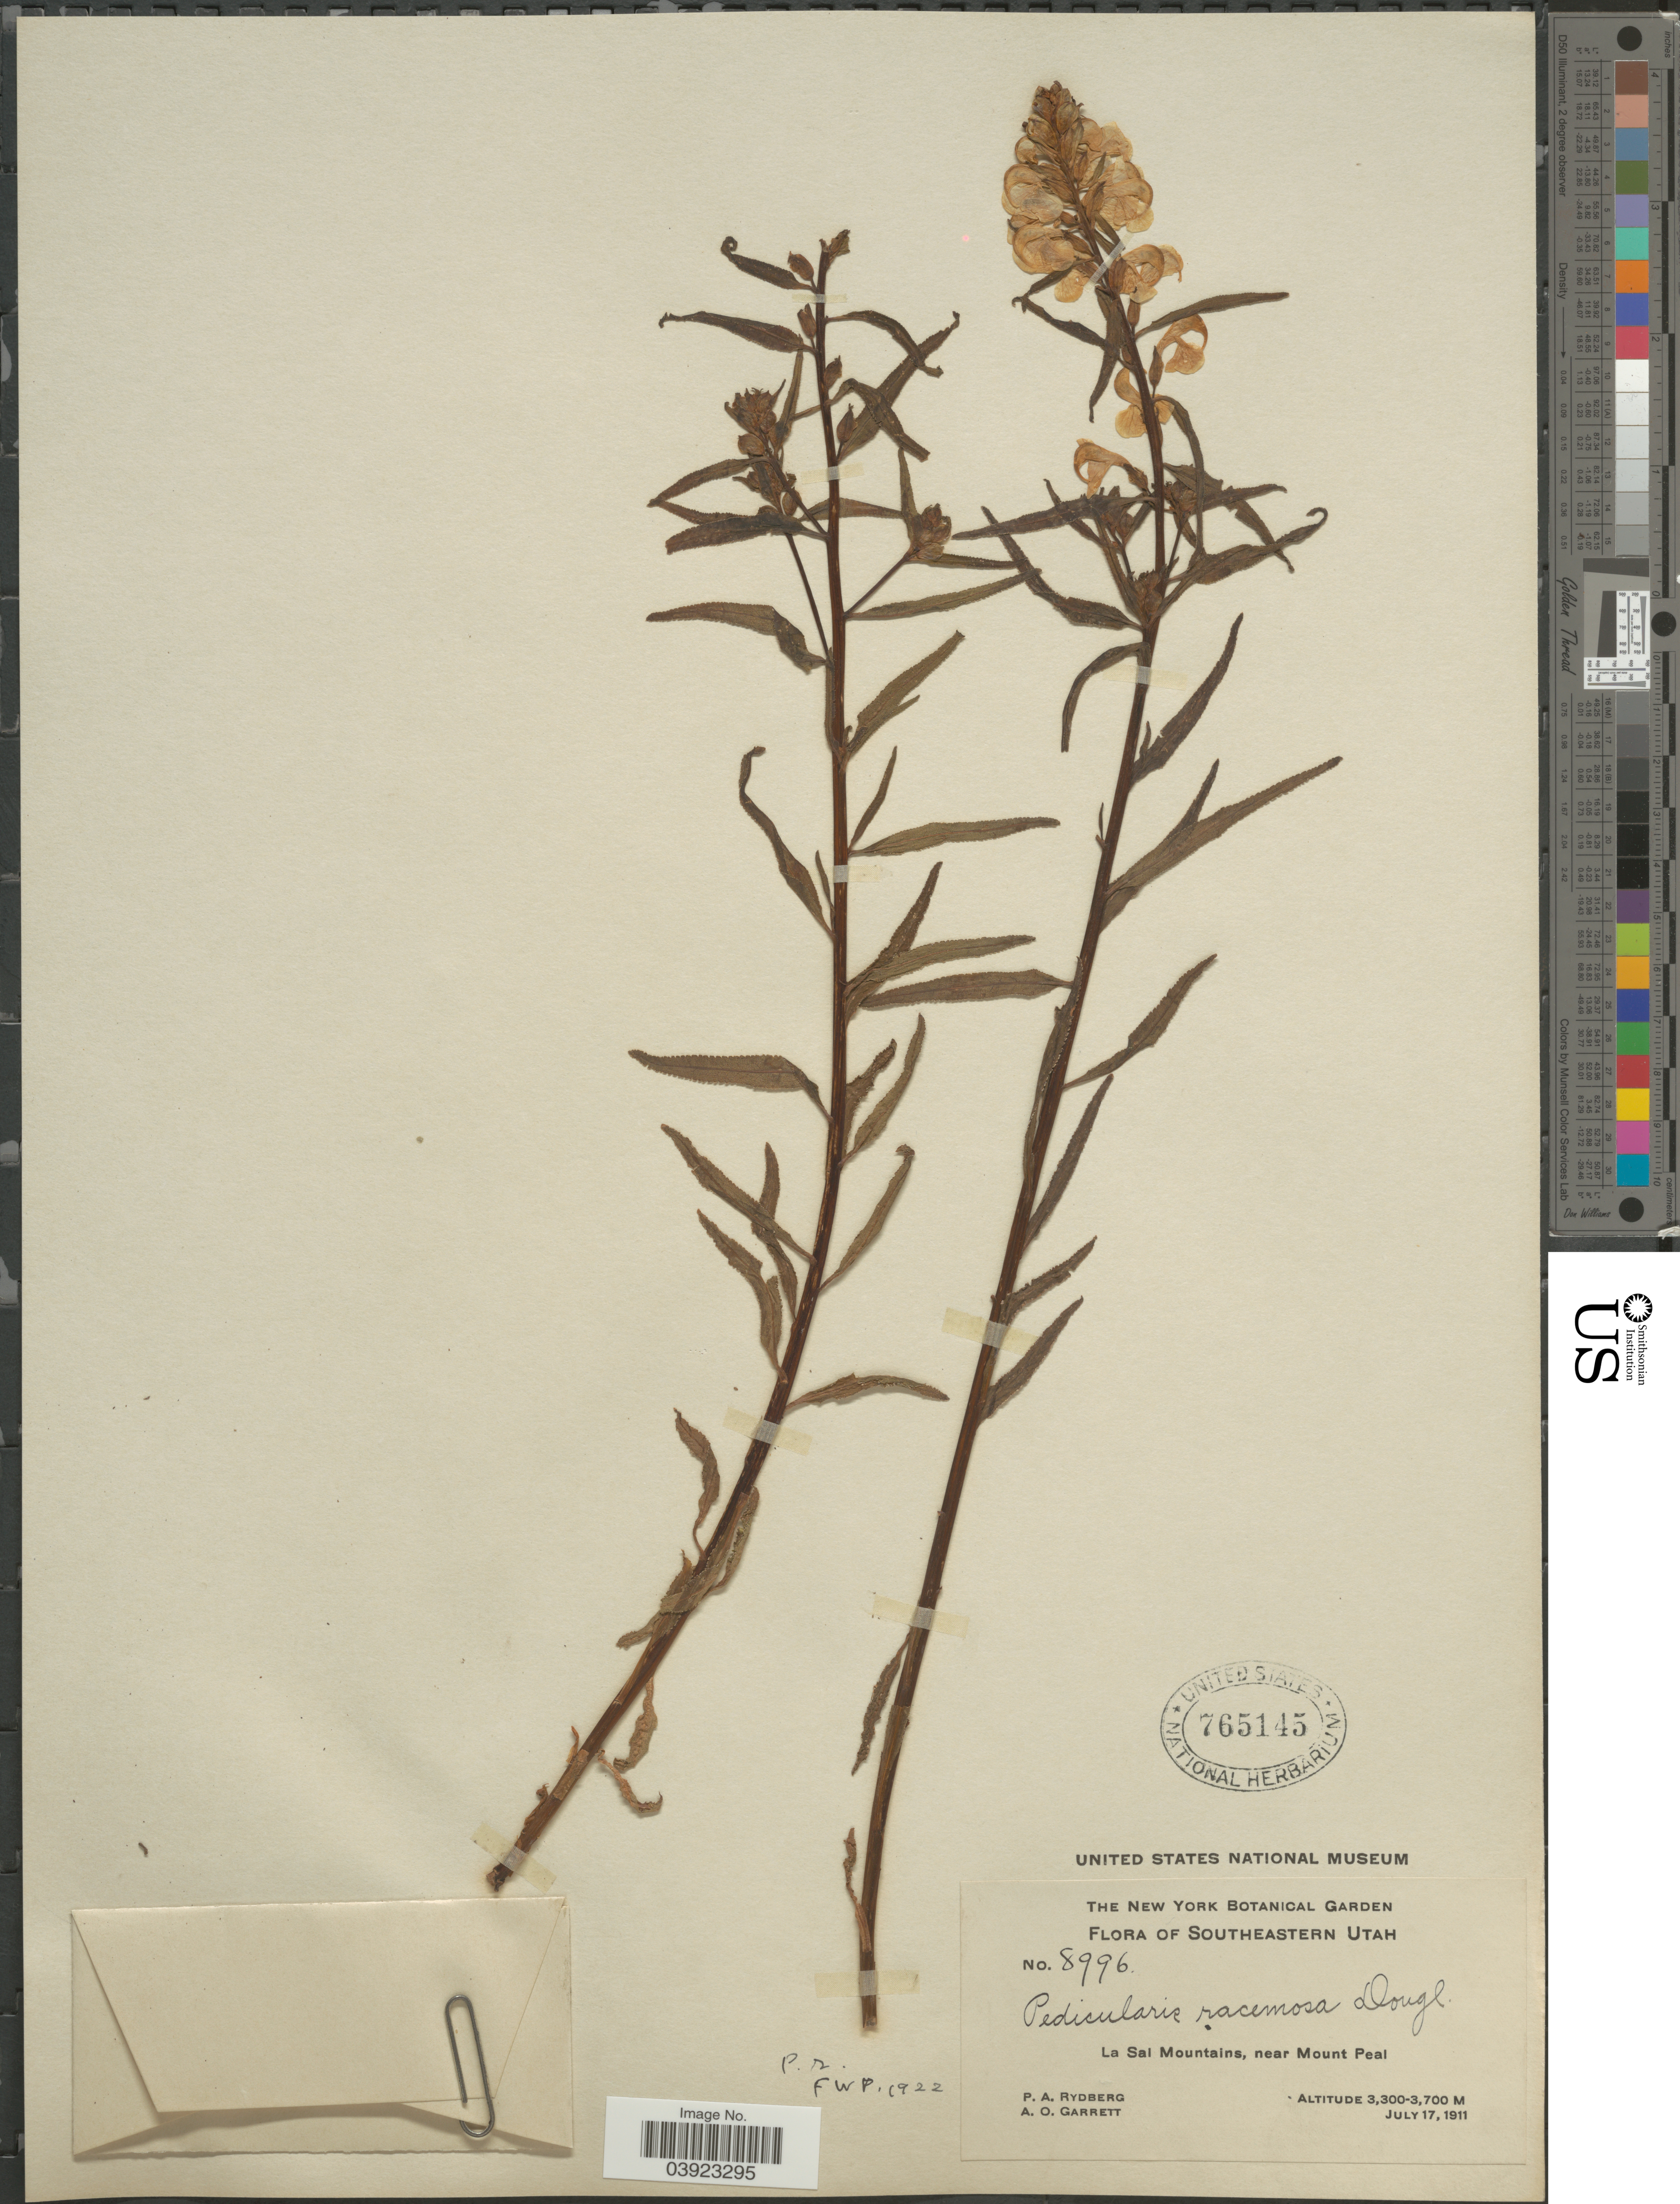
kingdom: Plantae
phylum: Tracheophyta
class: Magnoliopsida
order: Lamiales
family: Orobanchaceae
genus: Pedicularis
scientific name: Pedicularis racemosa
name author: Douglas ex Benth.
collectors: P. A. Rydberg & A. O. Garrett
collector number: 8996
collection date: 1911-07-17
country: United States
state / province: Utah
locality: Southeastern Utah. La Sal Mountains, near Mount Peal.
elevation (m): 3300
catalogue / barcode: US 765145